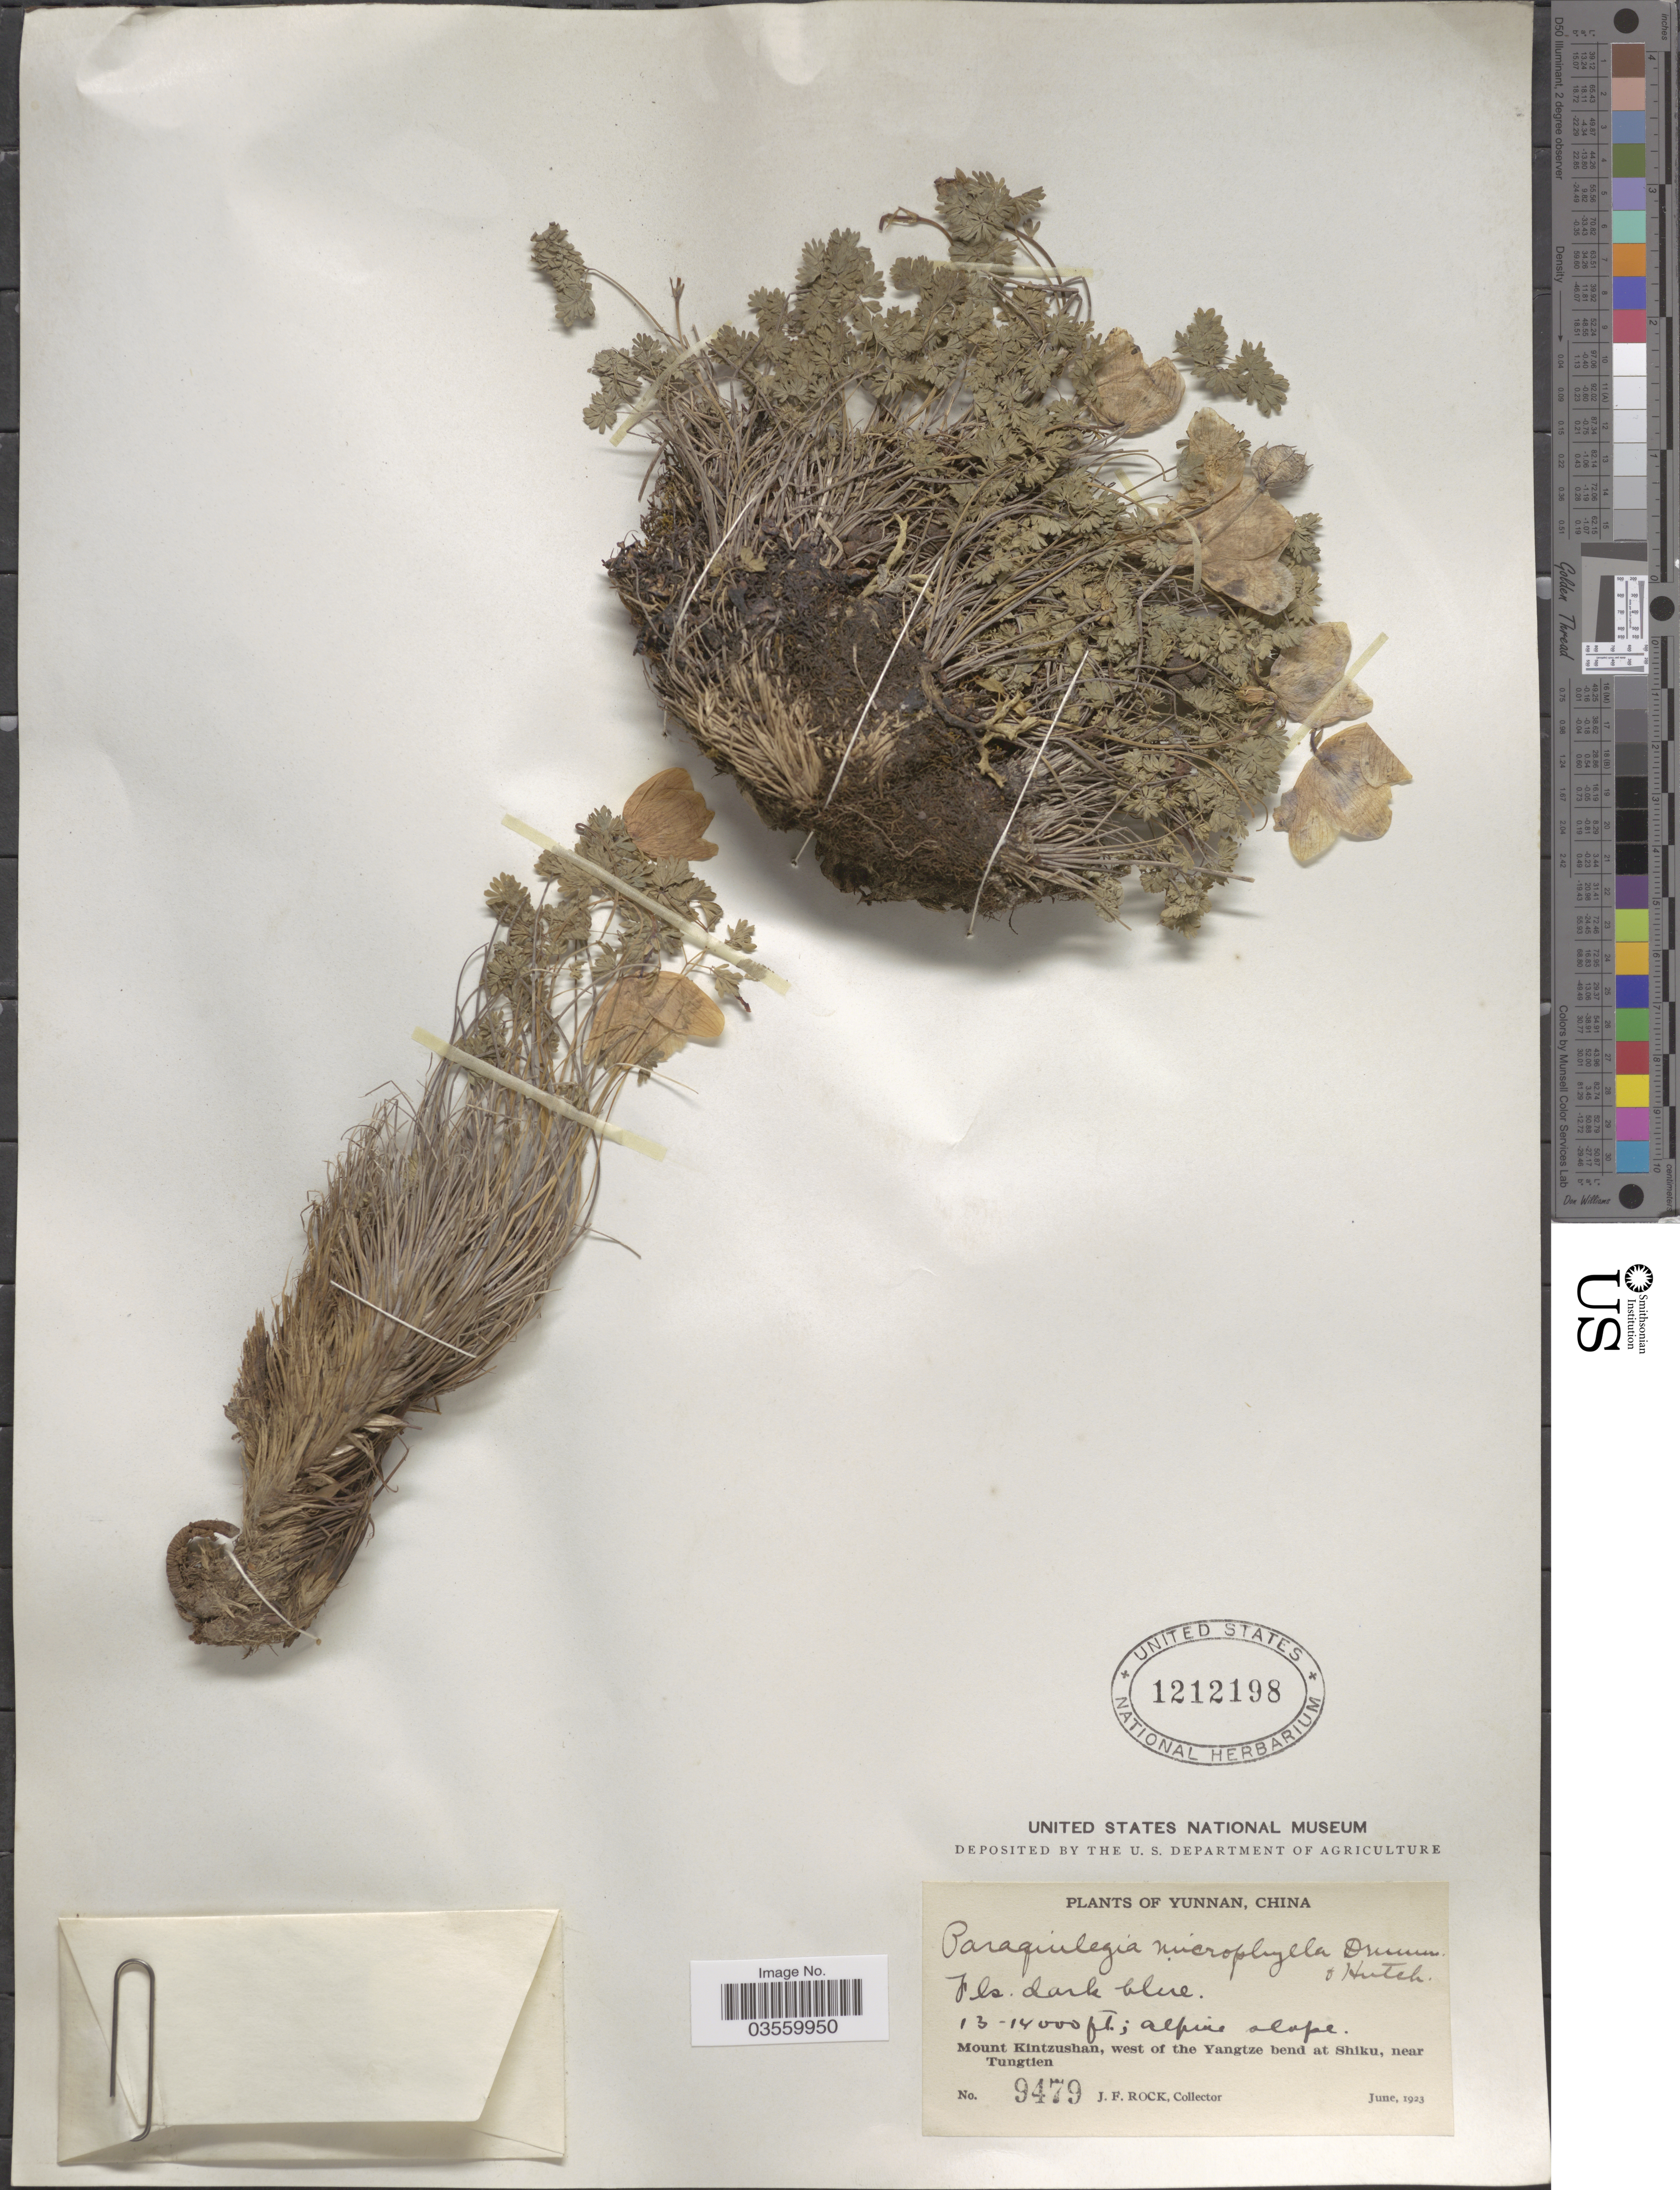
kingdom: Plantae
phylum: Tracheophyta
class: Magnoliopsida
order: Ranunculales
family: Ranunculaceae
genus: Paraquilegia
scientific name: Paraquilegia microphylla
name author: (Royle) J.R. Drumm. & Hutch.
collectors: J. Rock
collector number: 9479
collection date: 1923-06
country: China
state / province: Yunnan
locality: Mount Kintzushan, west of the Yangtze bend at Shiku, near Tungtien.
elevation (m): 3962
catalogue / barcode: US 1212198